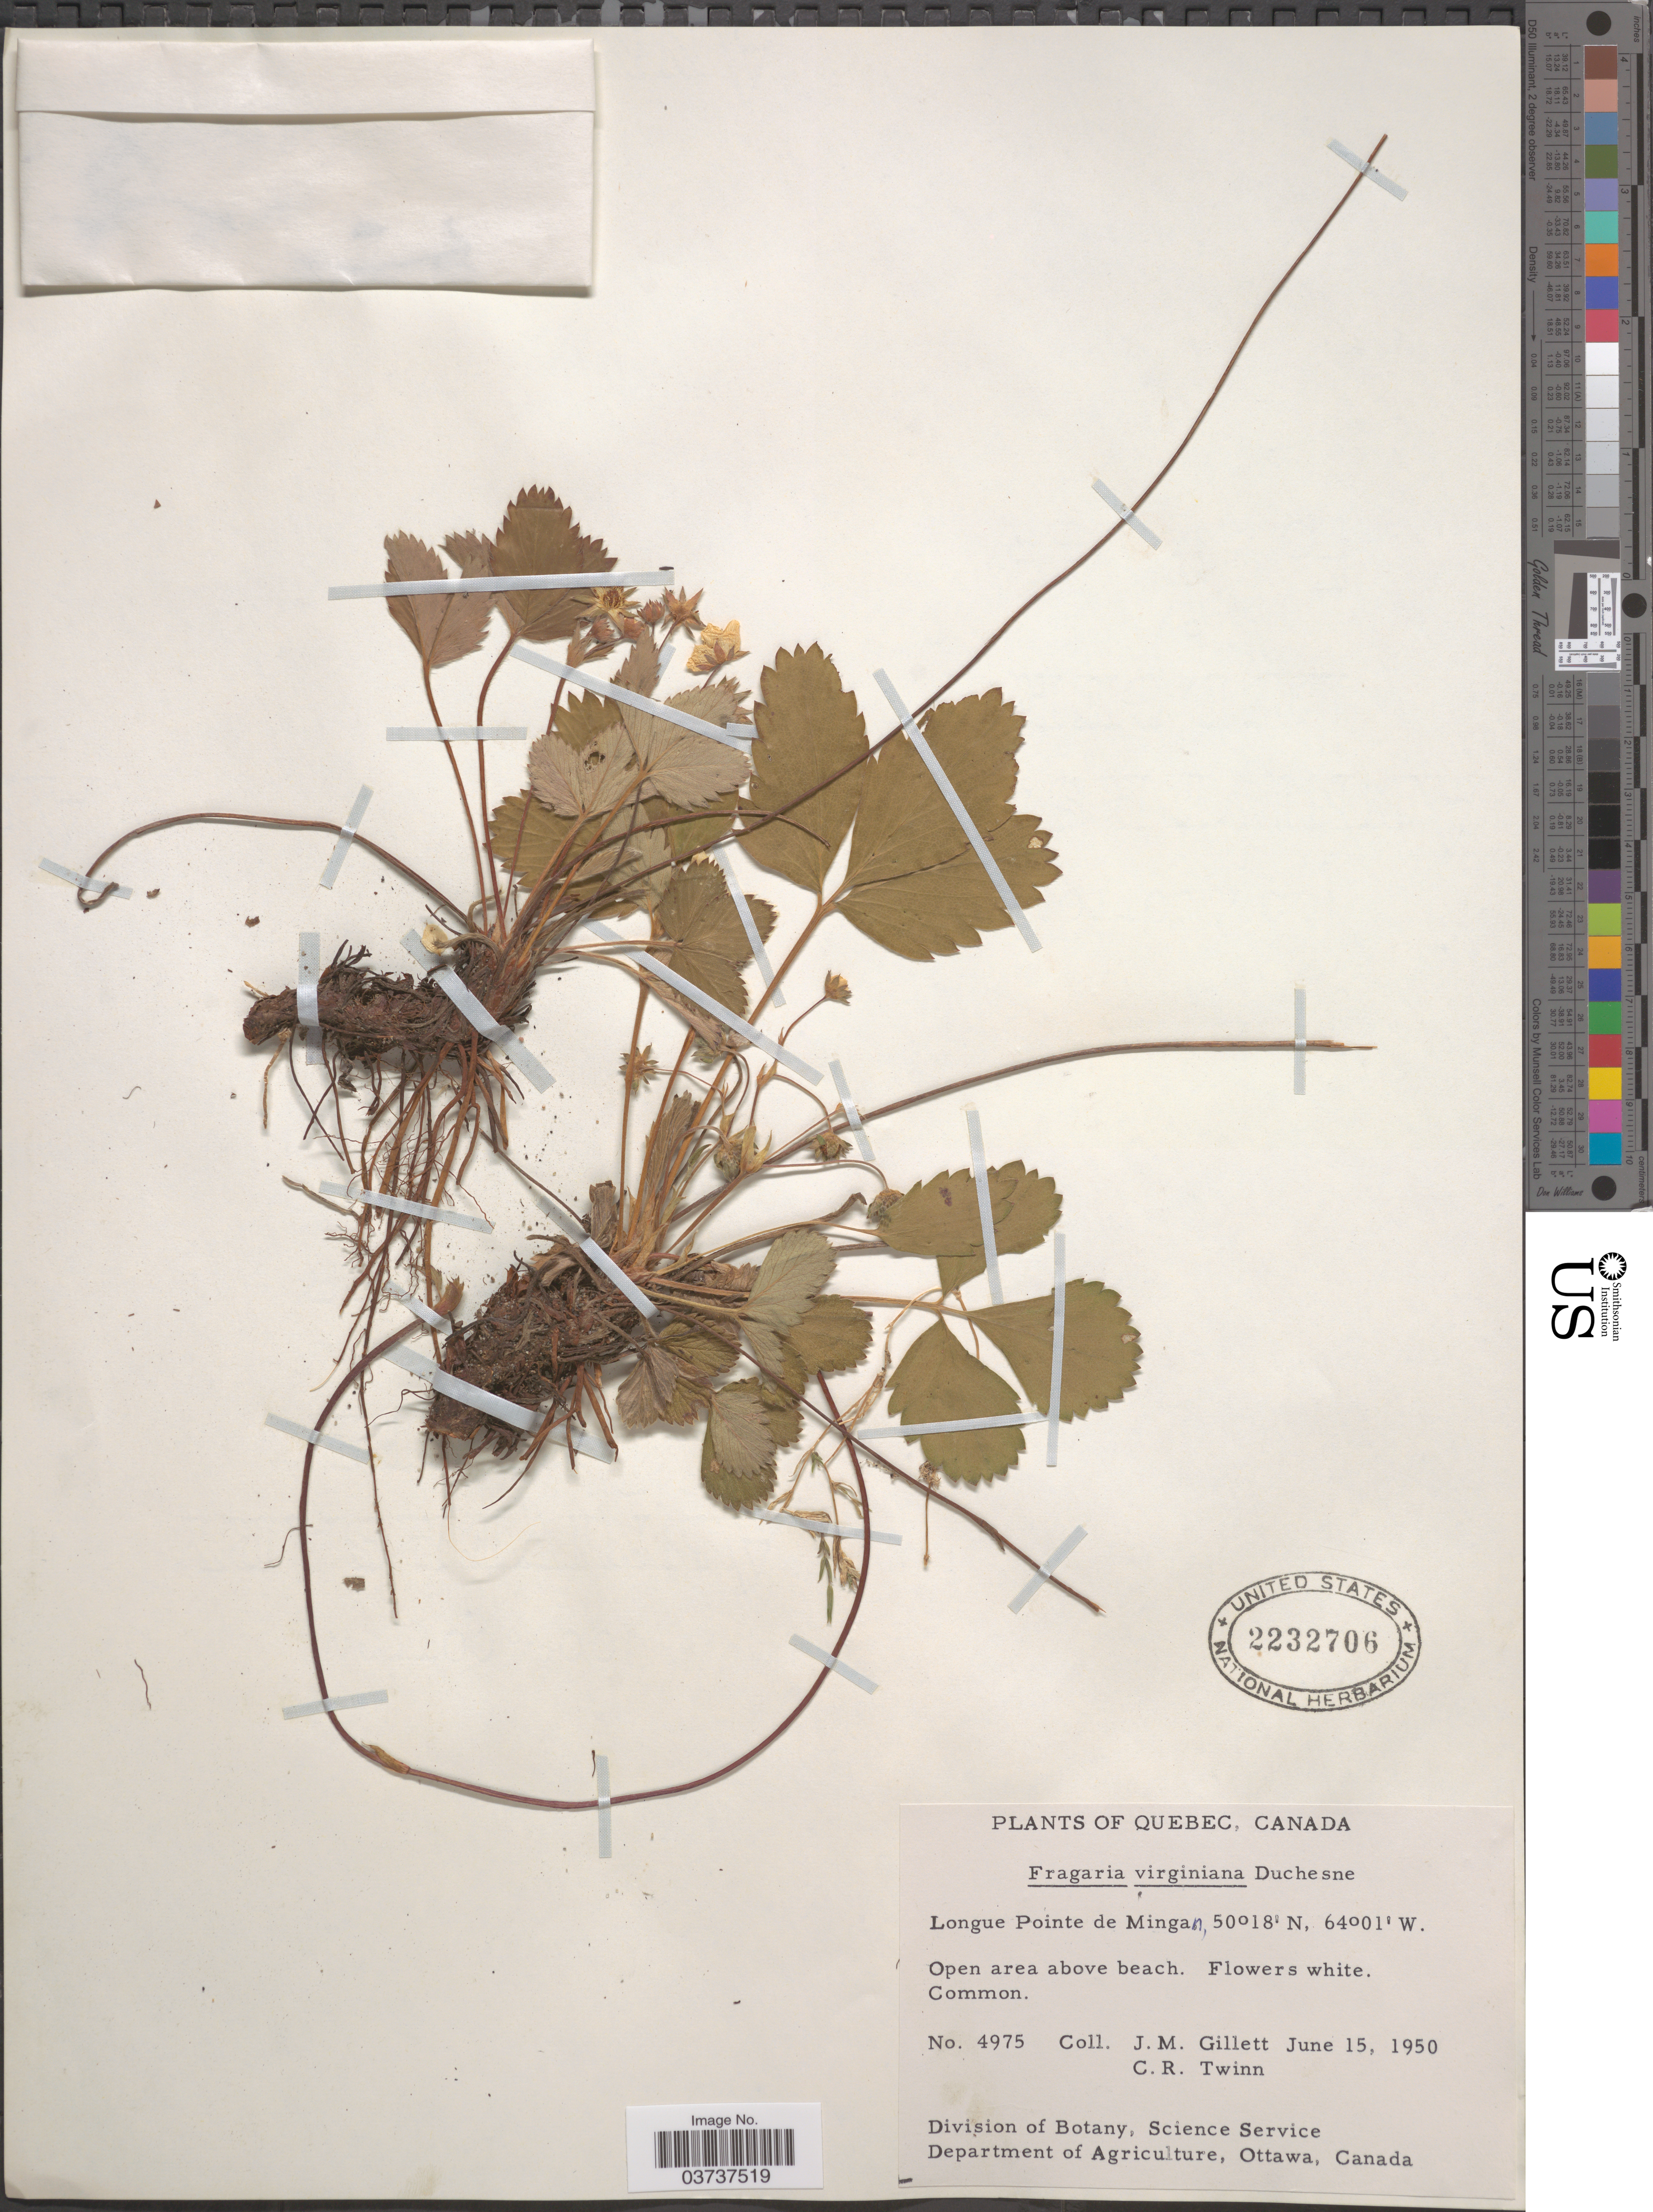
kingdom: Plantae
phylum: Tracheophyta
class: Magnoliopsida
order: Rosales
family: Rosaceae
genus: Fragaria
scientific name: Fragaria virginiana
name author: Mill.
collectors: J. M. Gillett & C. Twinn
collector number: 4975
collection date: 1950-06-15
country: Canada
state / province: Quebec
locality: Longue Pointe de de Mingan. Open area above beach.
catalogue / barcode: US 2232706